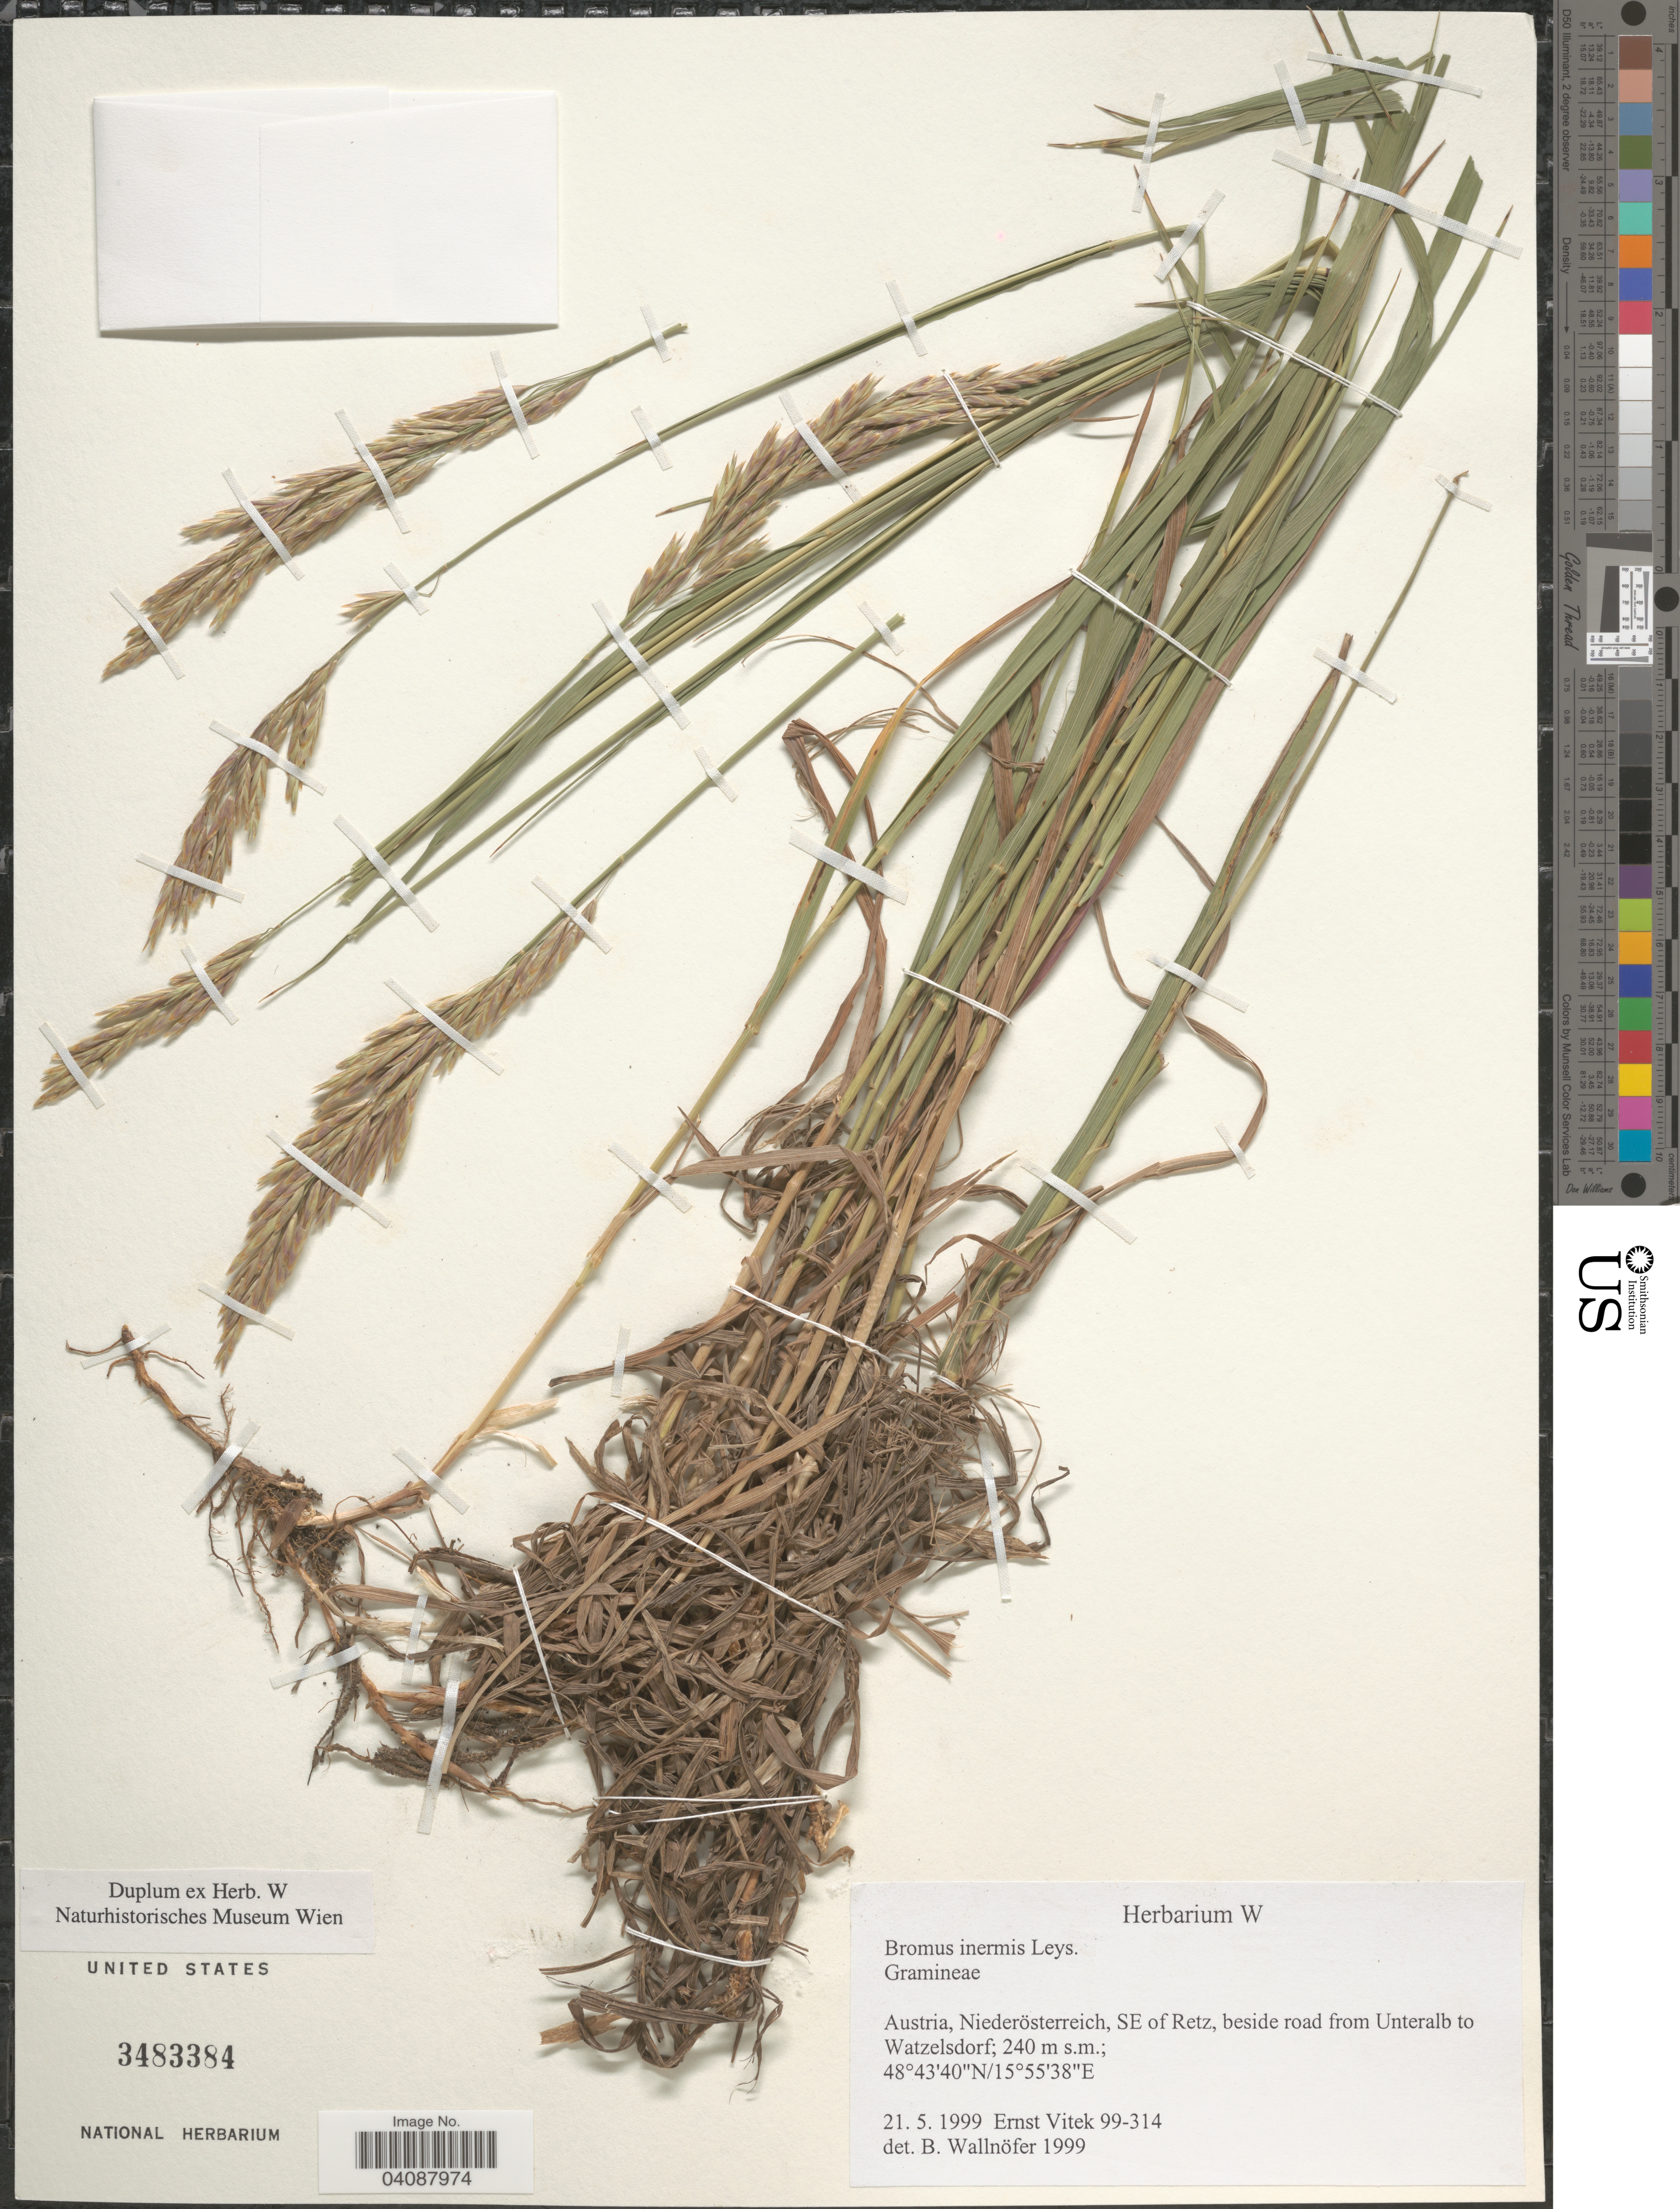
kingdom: Plantae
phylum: Tracheophyta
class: Liliopsida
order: Poales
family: Poaceae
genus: Bromus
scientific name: Bromus inermis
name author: Leyss.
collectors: E. Vitek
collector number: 99-314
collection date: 1999-05-21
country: Austria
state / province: Niederosterreich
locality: SE of Retz, beside road from Unteralb to Watzelsdorf.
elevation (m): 240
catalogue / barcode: US 3483384